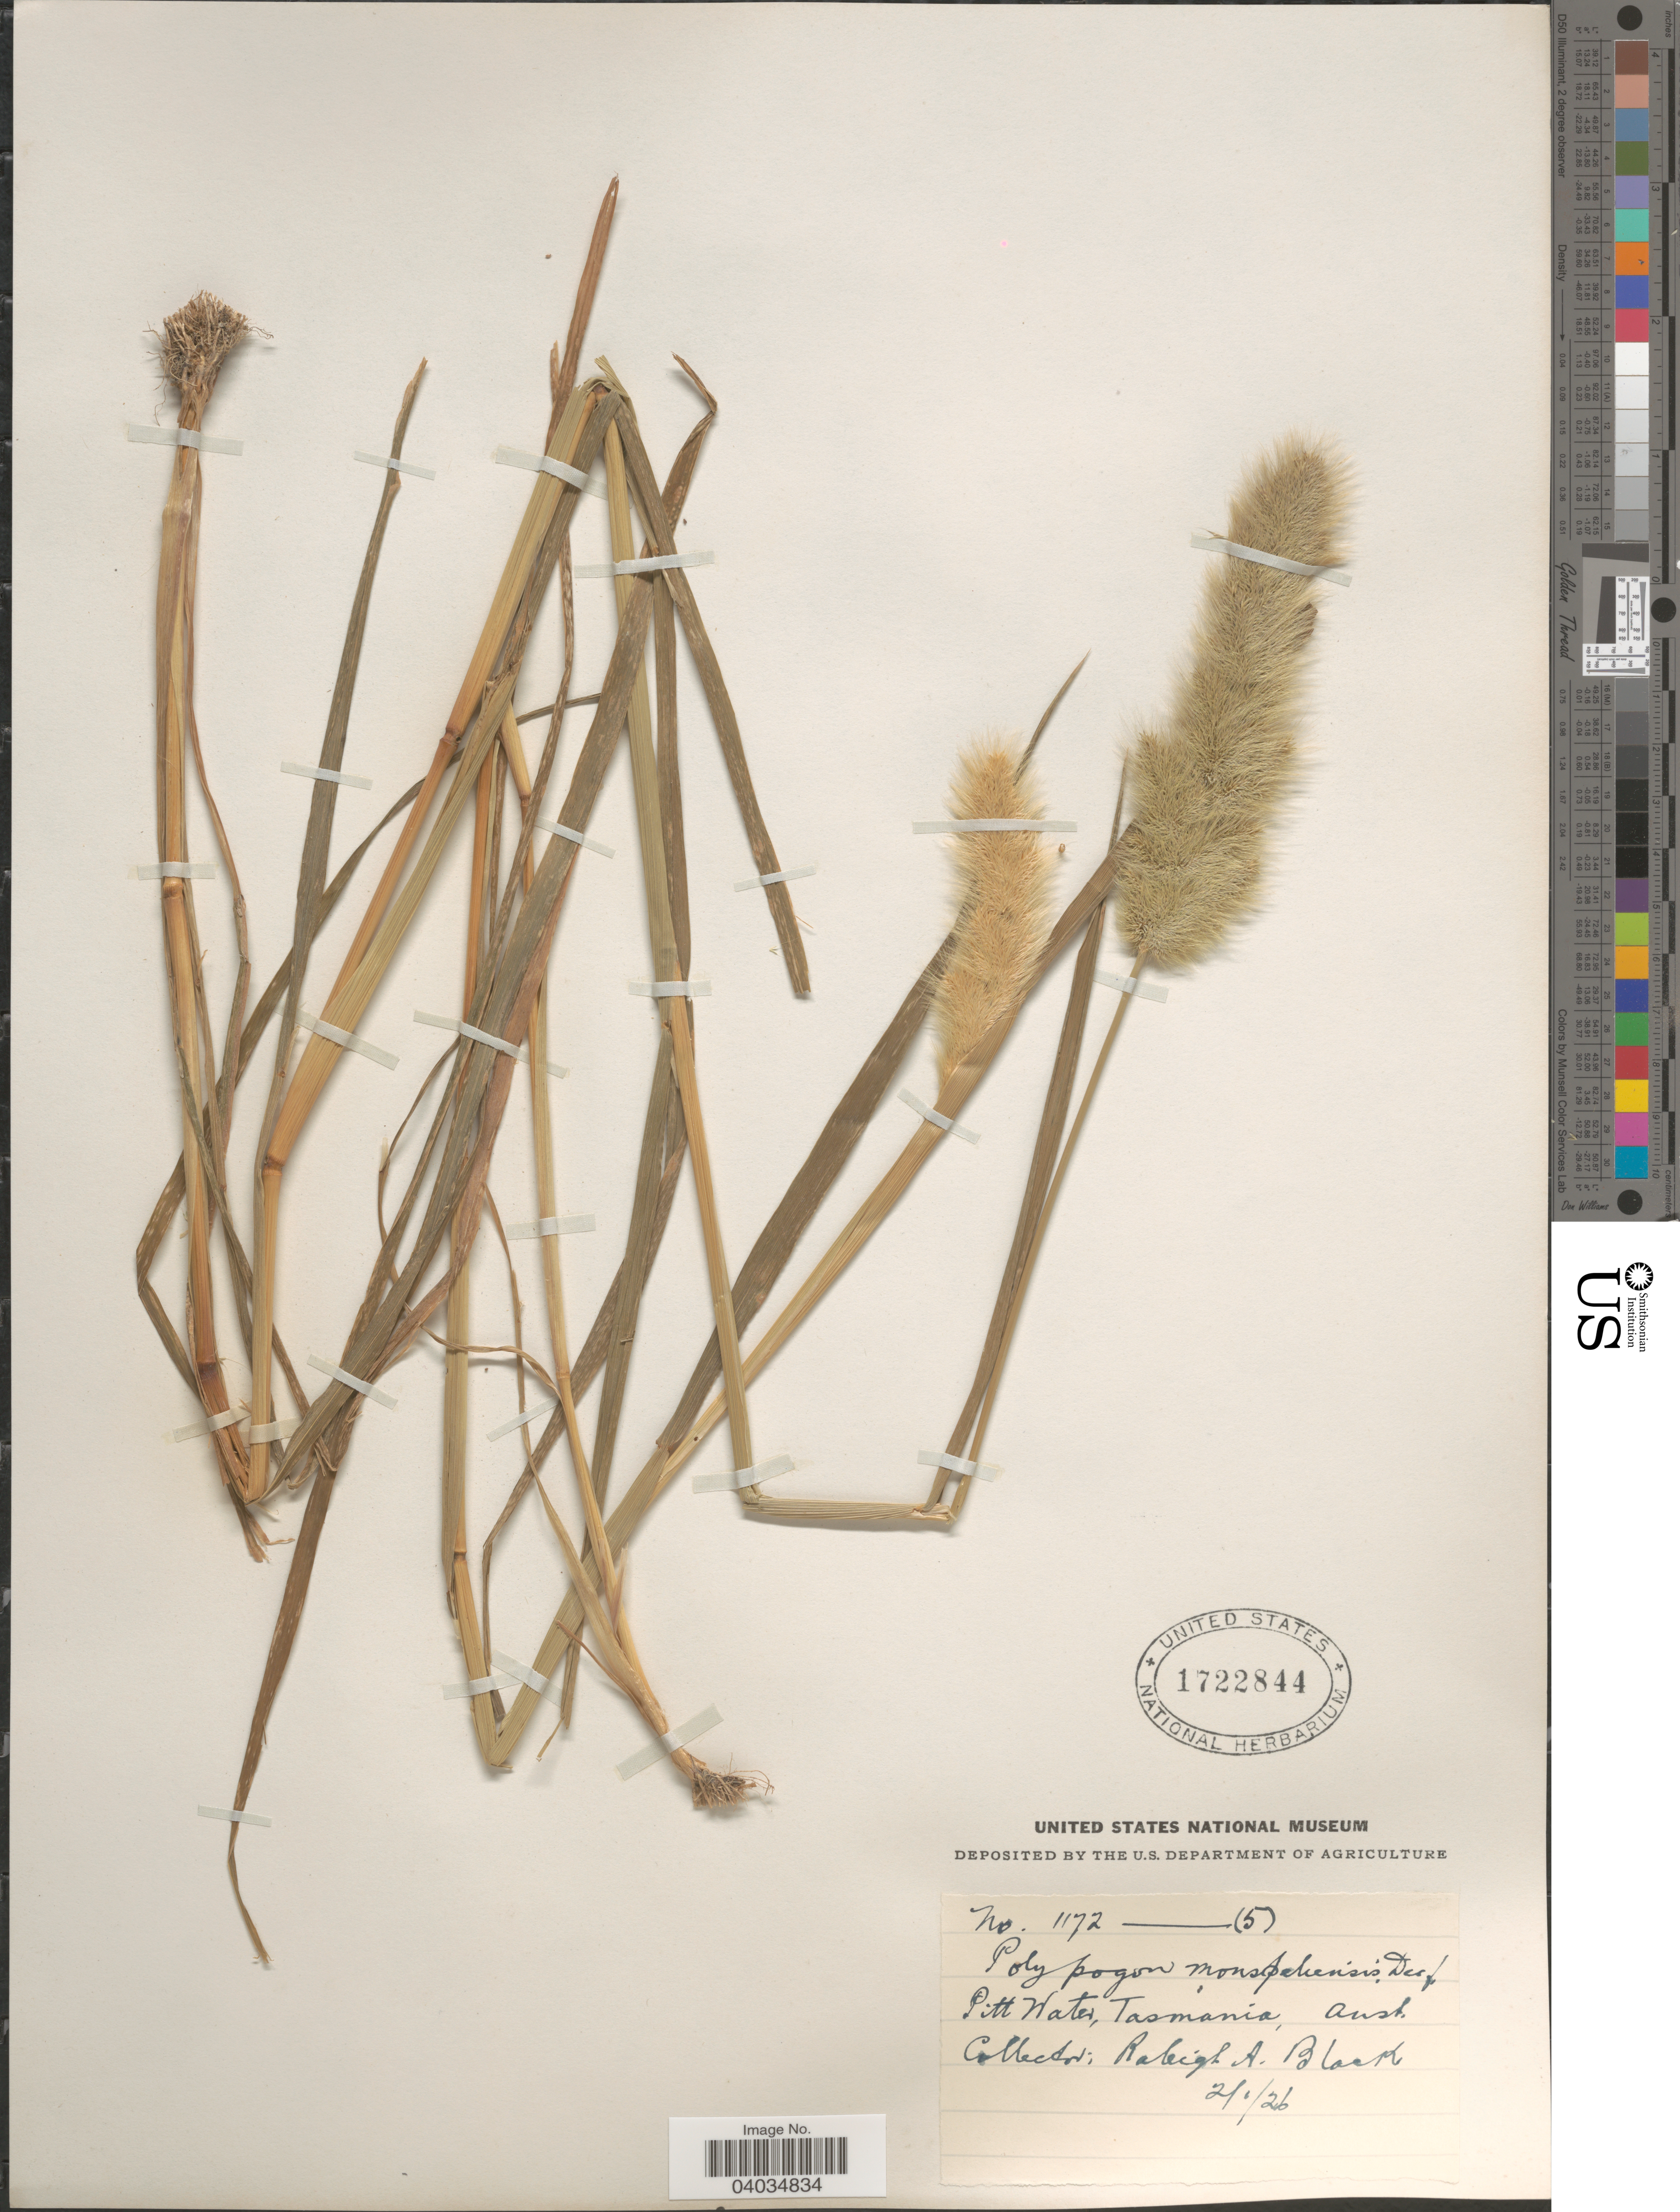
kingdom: Plantae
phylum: Tracheophyta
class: Liliopsida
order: Poales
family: Poaceae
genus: Polypogon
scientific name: Polypogon monspeliensis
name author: (L.) Desf.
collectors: R. A. Black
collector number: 1172 - (5)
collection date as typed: Transcribed d/m/y: 2/1/26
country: Australia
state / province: Tasmania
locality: Pitt Water.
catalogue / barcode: US 1722844